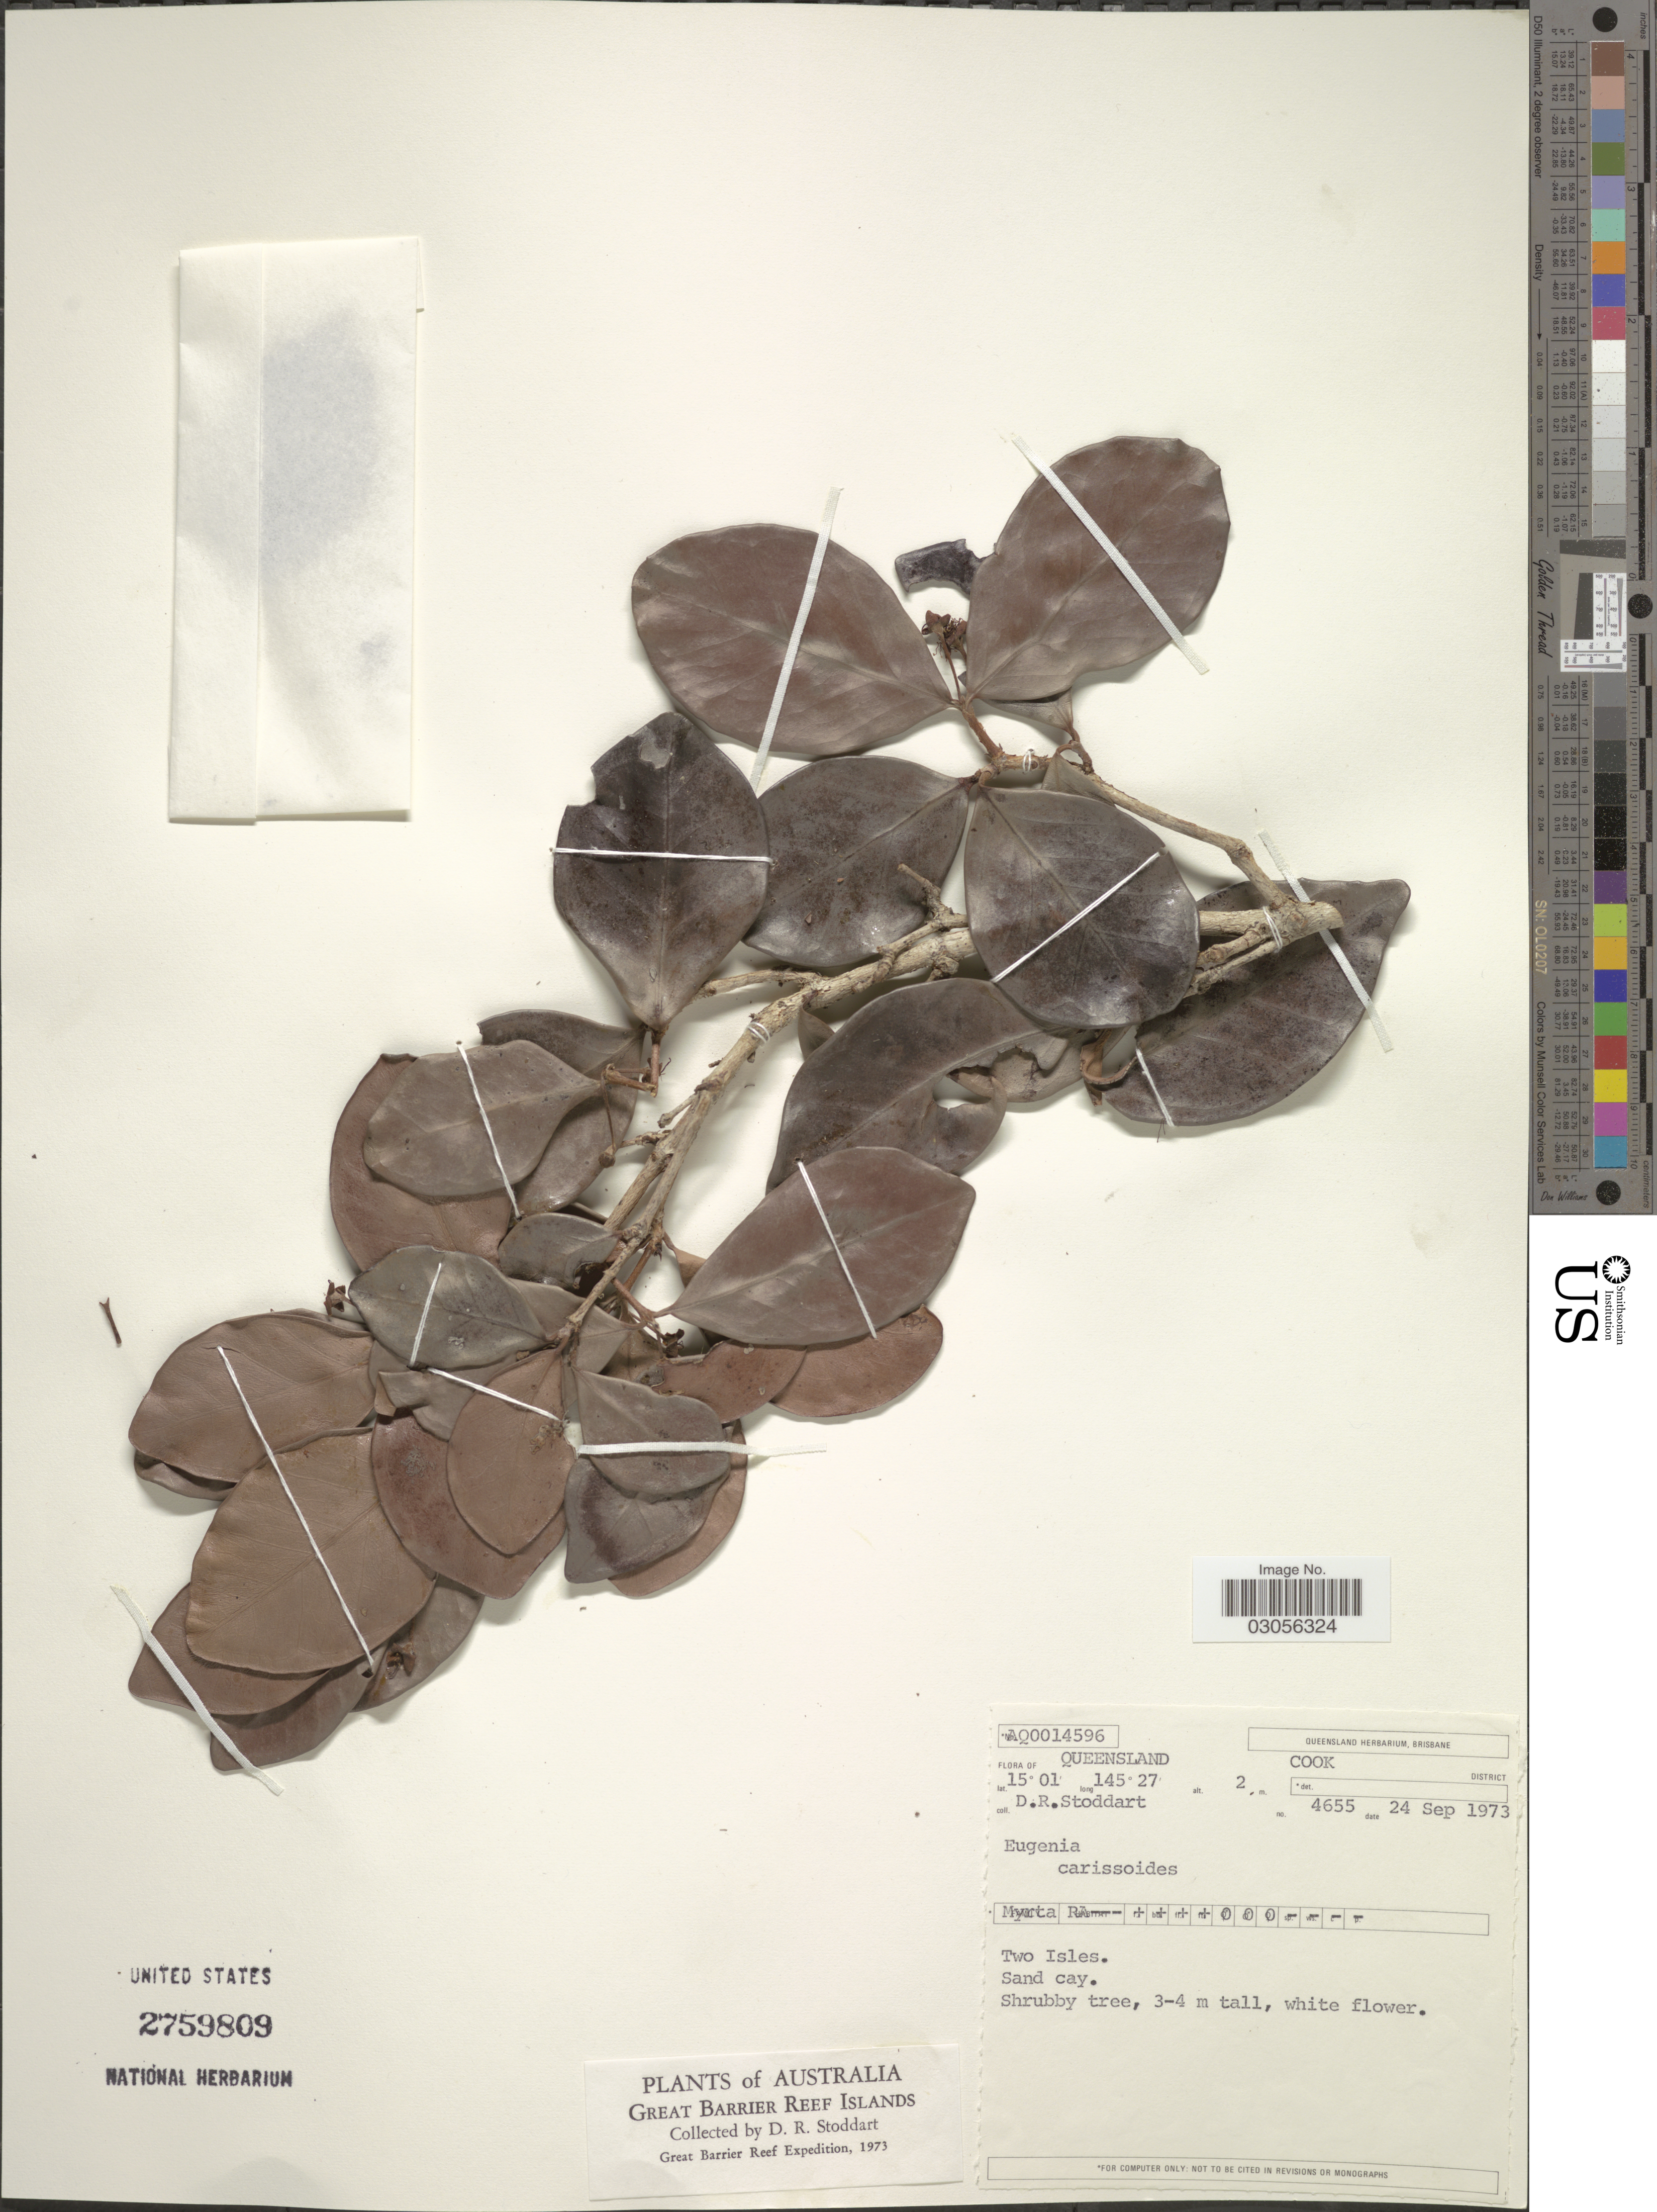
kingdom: Plantae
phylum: Tracheophyta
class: Magnoliopsida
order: Myrtales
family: Myrtaceae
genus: Eugenia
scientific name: Eugenia reinwardtiana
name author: (Blume) DC.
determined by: Guymer, G. P.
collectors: D. R. Stoddart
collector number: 4655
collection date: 1973-09-24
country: Australia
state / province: Queensland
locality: Cook District. Two Isles.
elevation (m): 2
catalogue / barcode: US 2759809